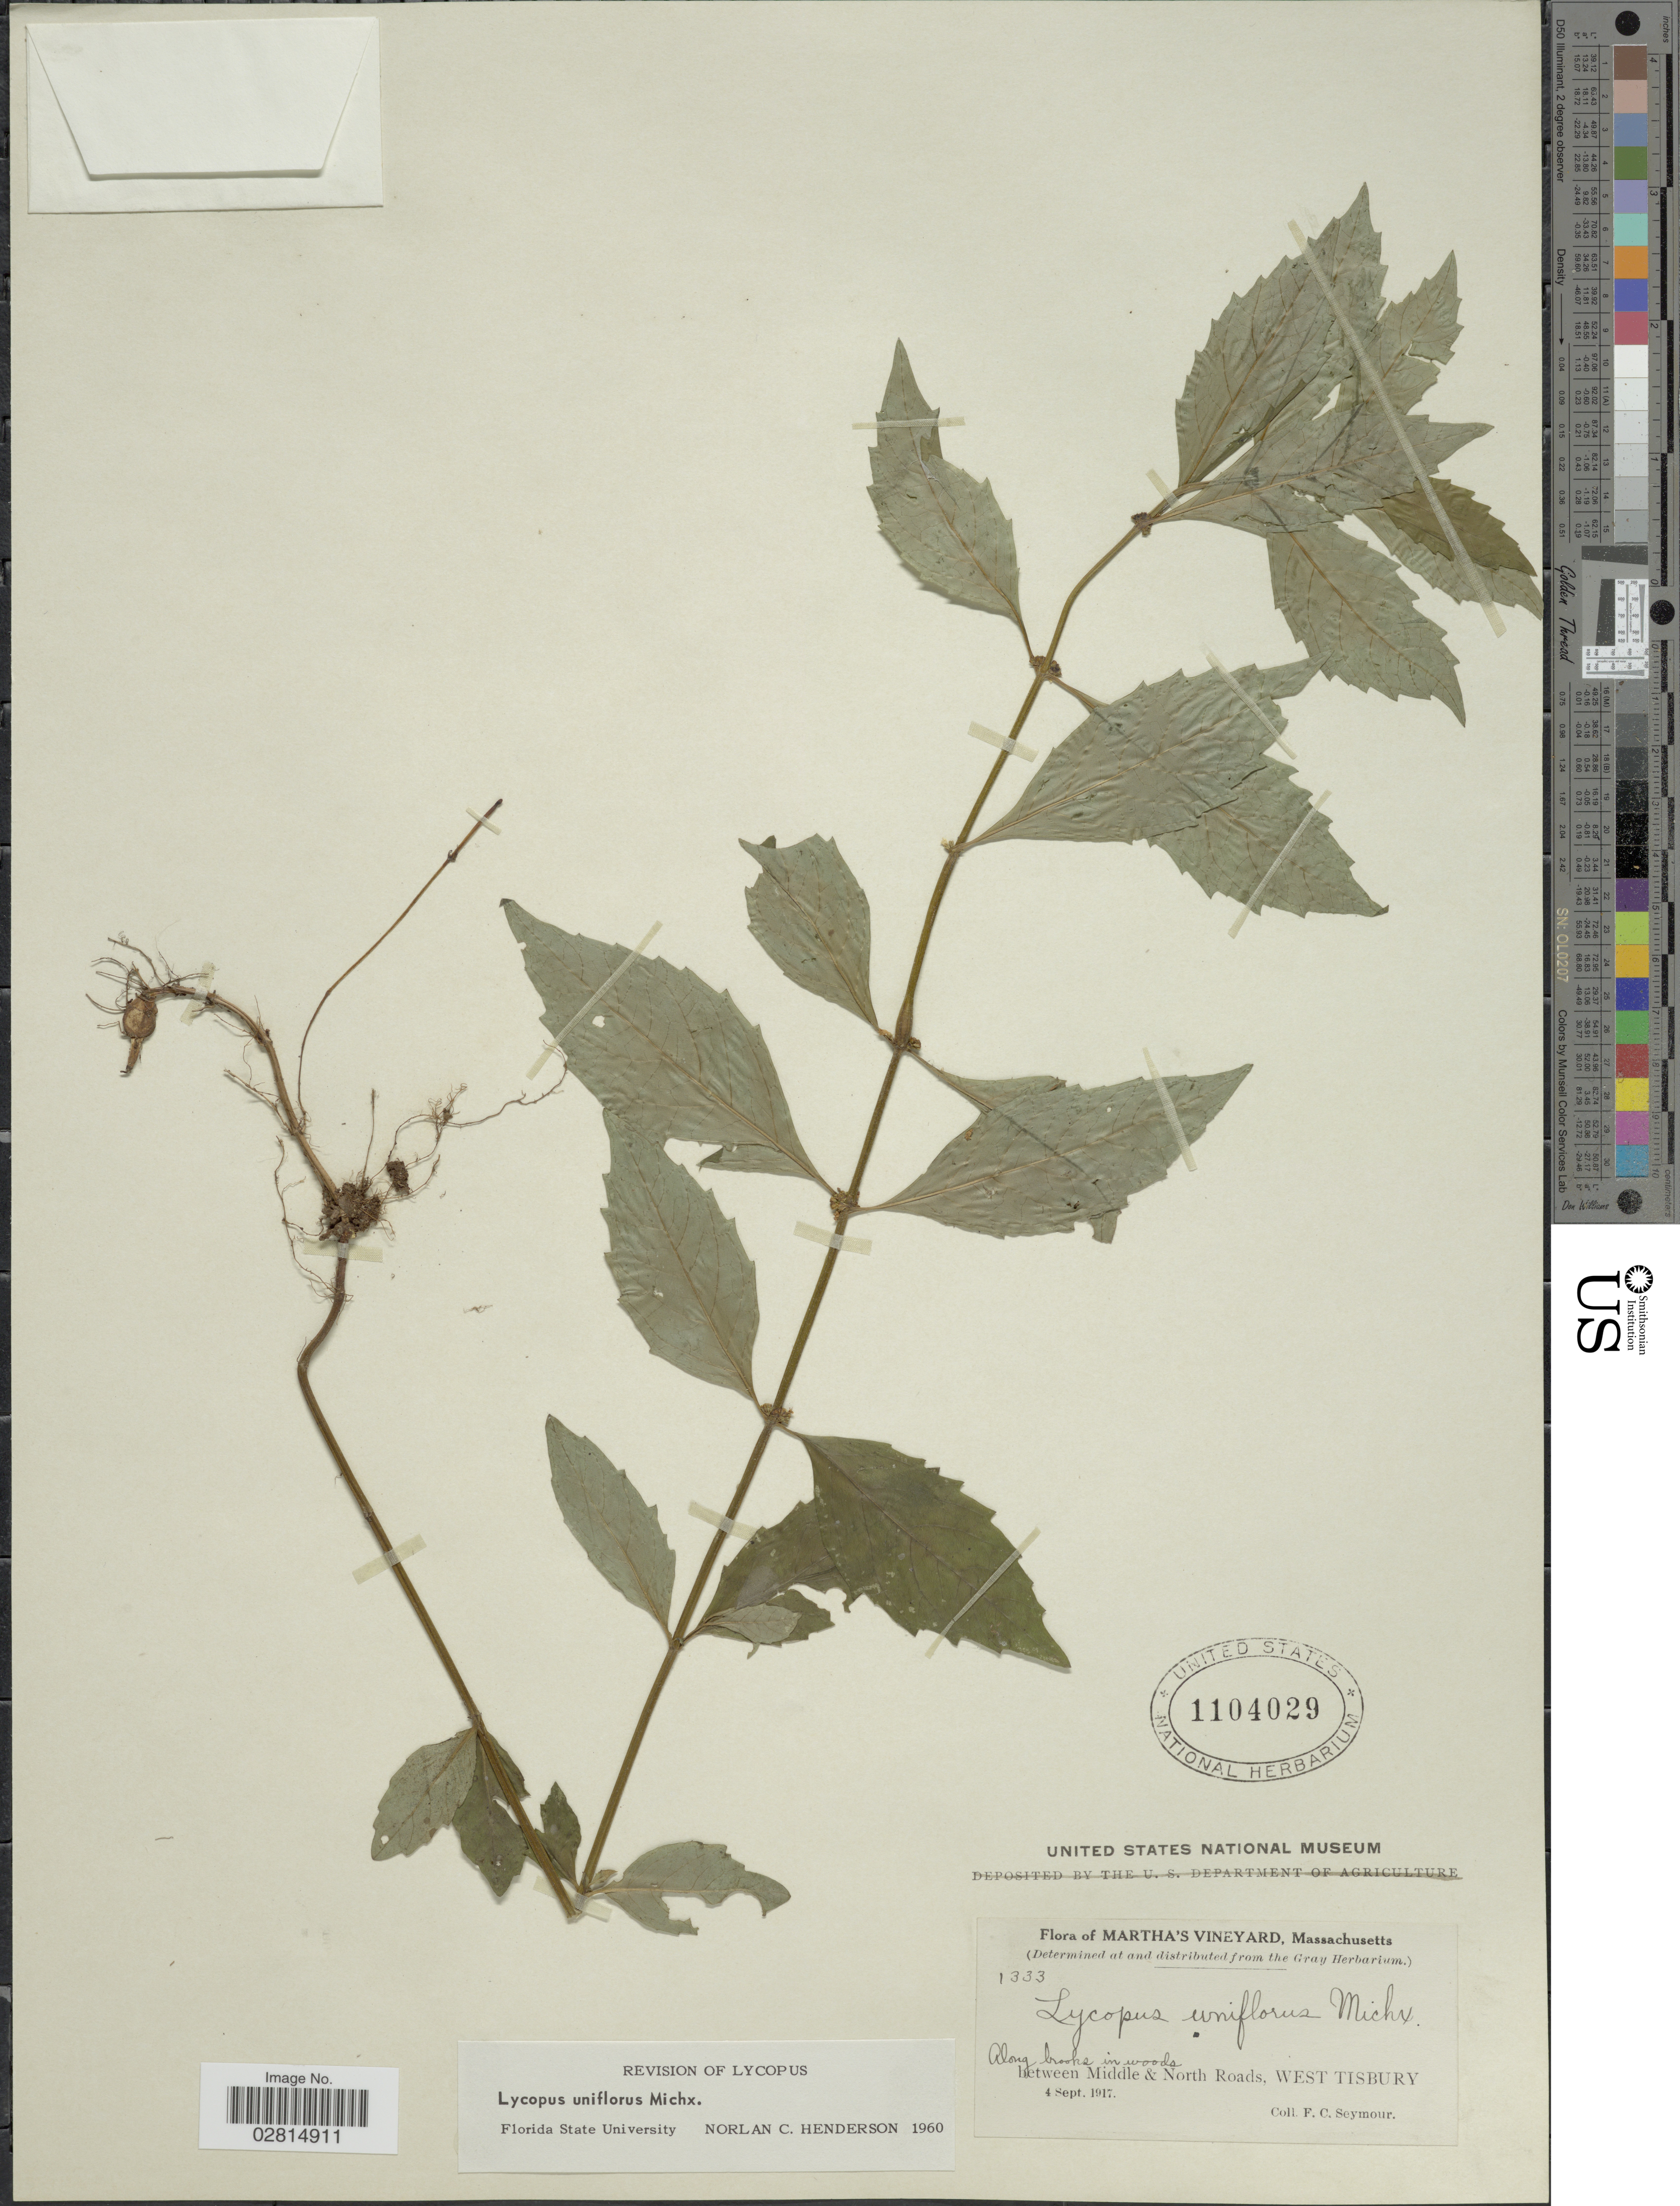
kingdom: Plantae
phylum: Tracheophyta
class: Magnoliopsida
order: Lamiales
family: Lamiaceae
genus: Lycopus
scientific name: Lycopus uniflorus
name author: Michx.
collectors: F. C. Seymour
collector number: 1333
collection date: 1917-09-04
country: United States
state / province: Massachusetts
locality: Martha's Vineyard, between Middle & North Roads, West Tisbury.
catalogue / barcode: US 1104029